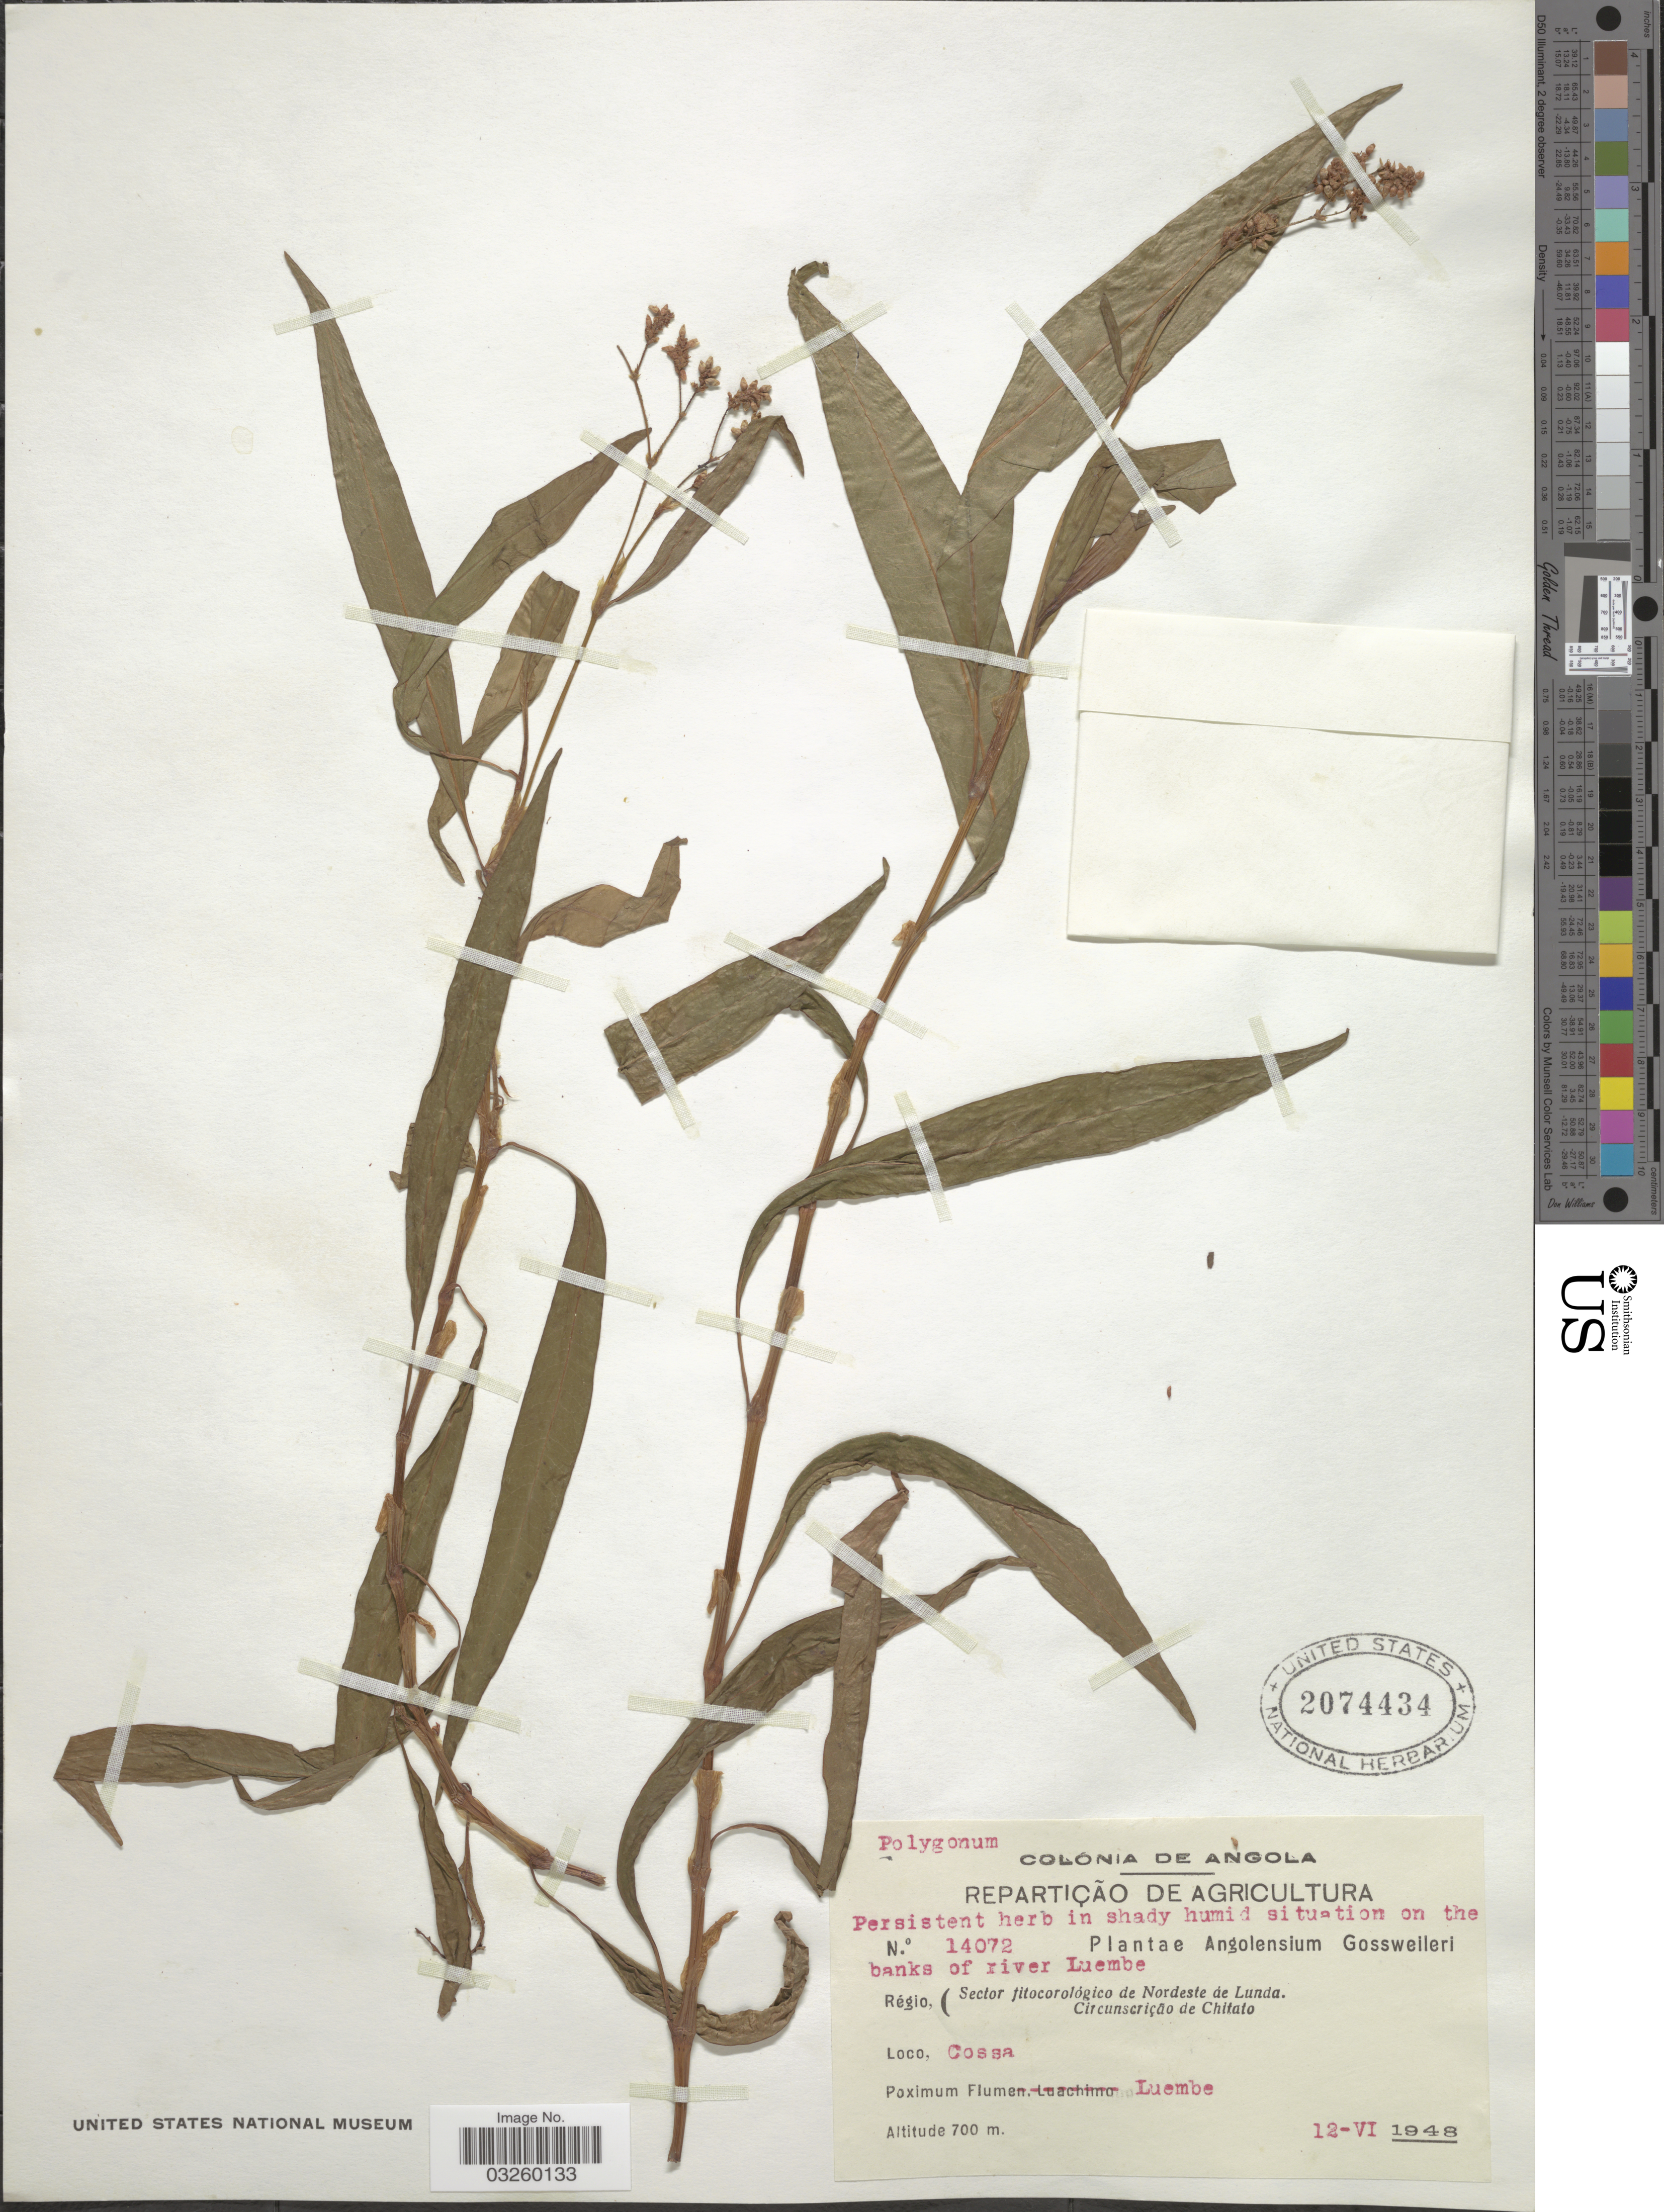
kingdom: Plantae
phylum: Tracheophyta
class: Magnoliopsida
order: Caryophyllales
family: Polygonaceae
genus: Polygonum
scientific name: Polygonum sp.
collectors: -. Gossweiler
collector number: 14072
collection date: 1948-06-12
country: Angola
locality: Persistent herb in shady humid situation on the banks of river Luembe. Regio, (Sector fitocorológico de Nordeste de Lunda. Circunscrição de Chitato). Cossa. Luembe.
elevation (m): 700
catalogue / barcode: US 2074434